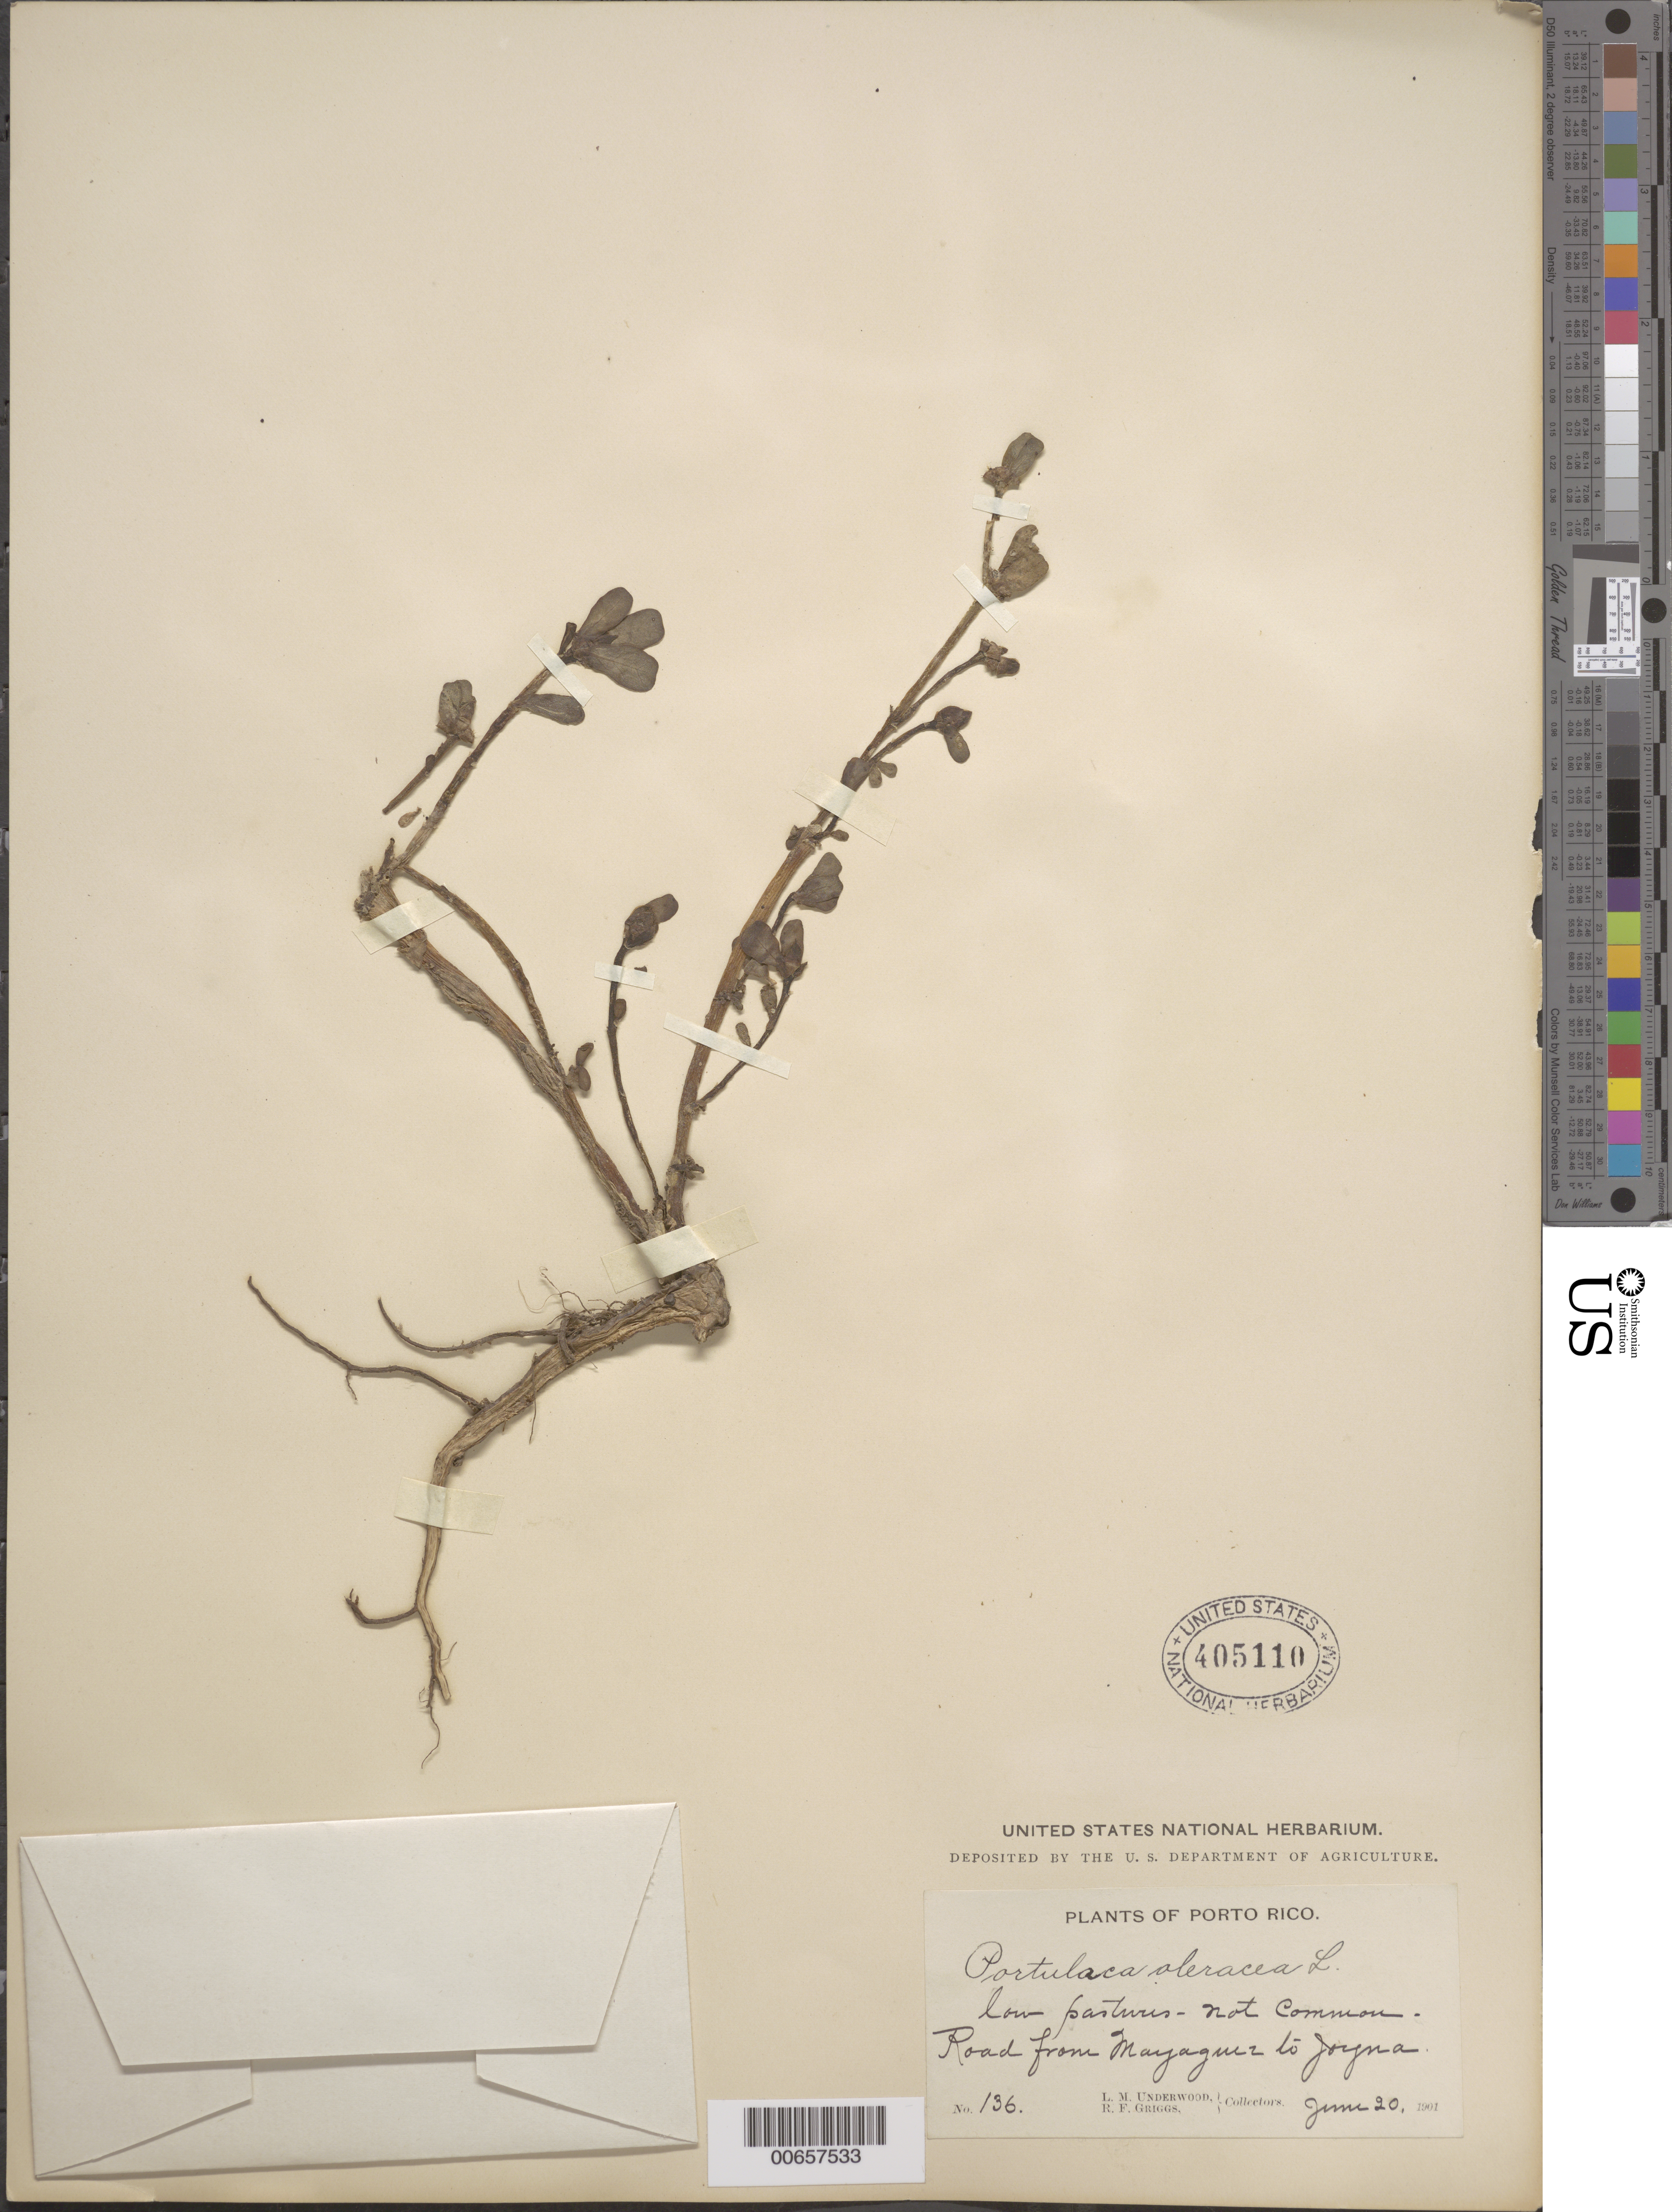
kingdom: Plantae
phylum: Tracheophyta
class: Magnoliopsida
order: Caryophyllales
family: Portulacaceae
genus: Portulaca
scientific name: Portulaca oleracea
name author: L.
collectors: L. M. Underwood & R. F. Griggs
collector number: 136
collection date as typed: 20 Jun 1901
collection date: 1901-06-20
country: Puerto Rico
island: Greater Antilles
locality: Mayaguez to Joyna, road from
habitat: Low pastures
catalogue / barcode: US 405110